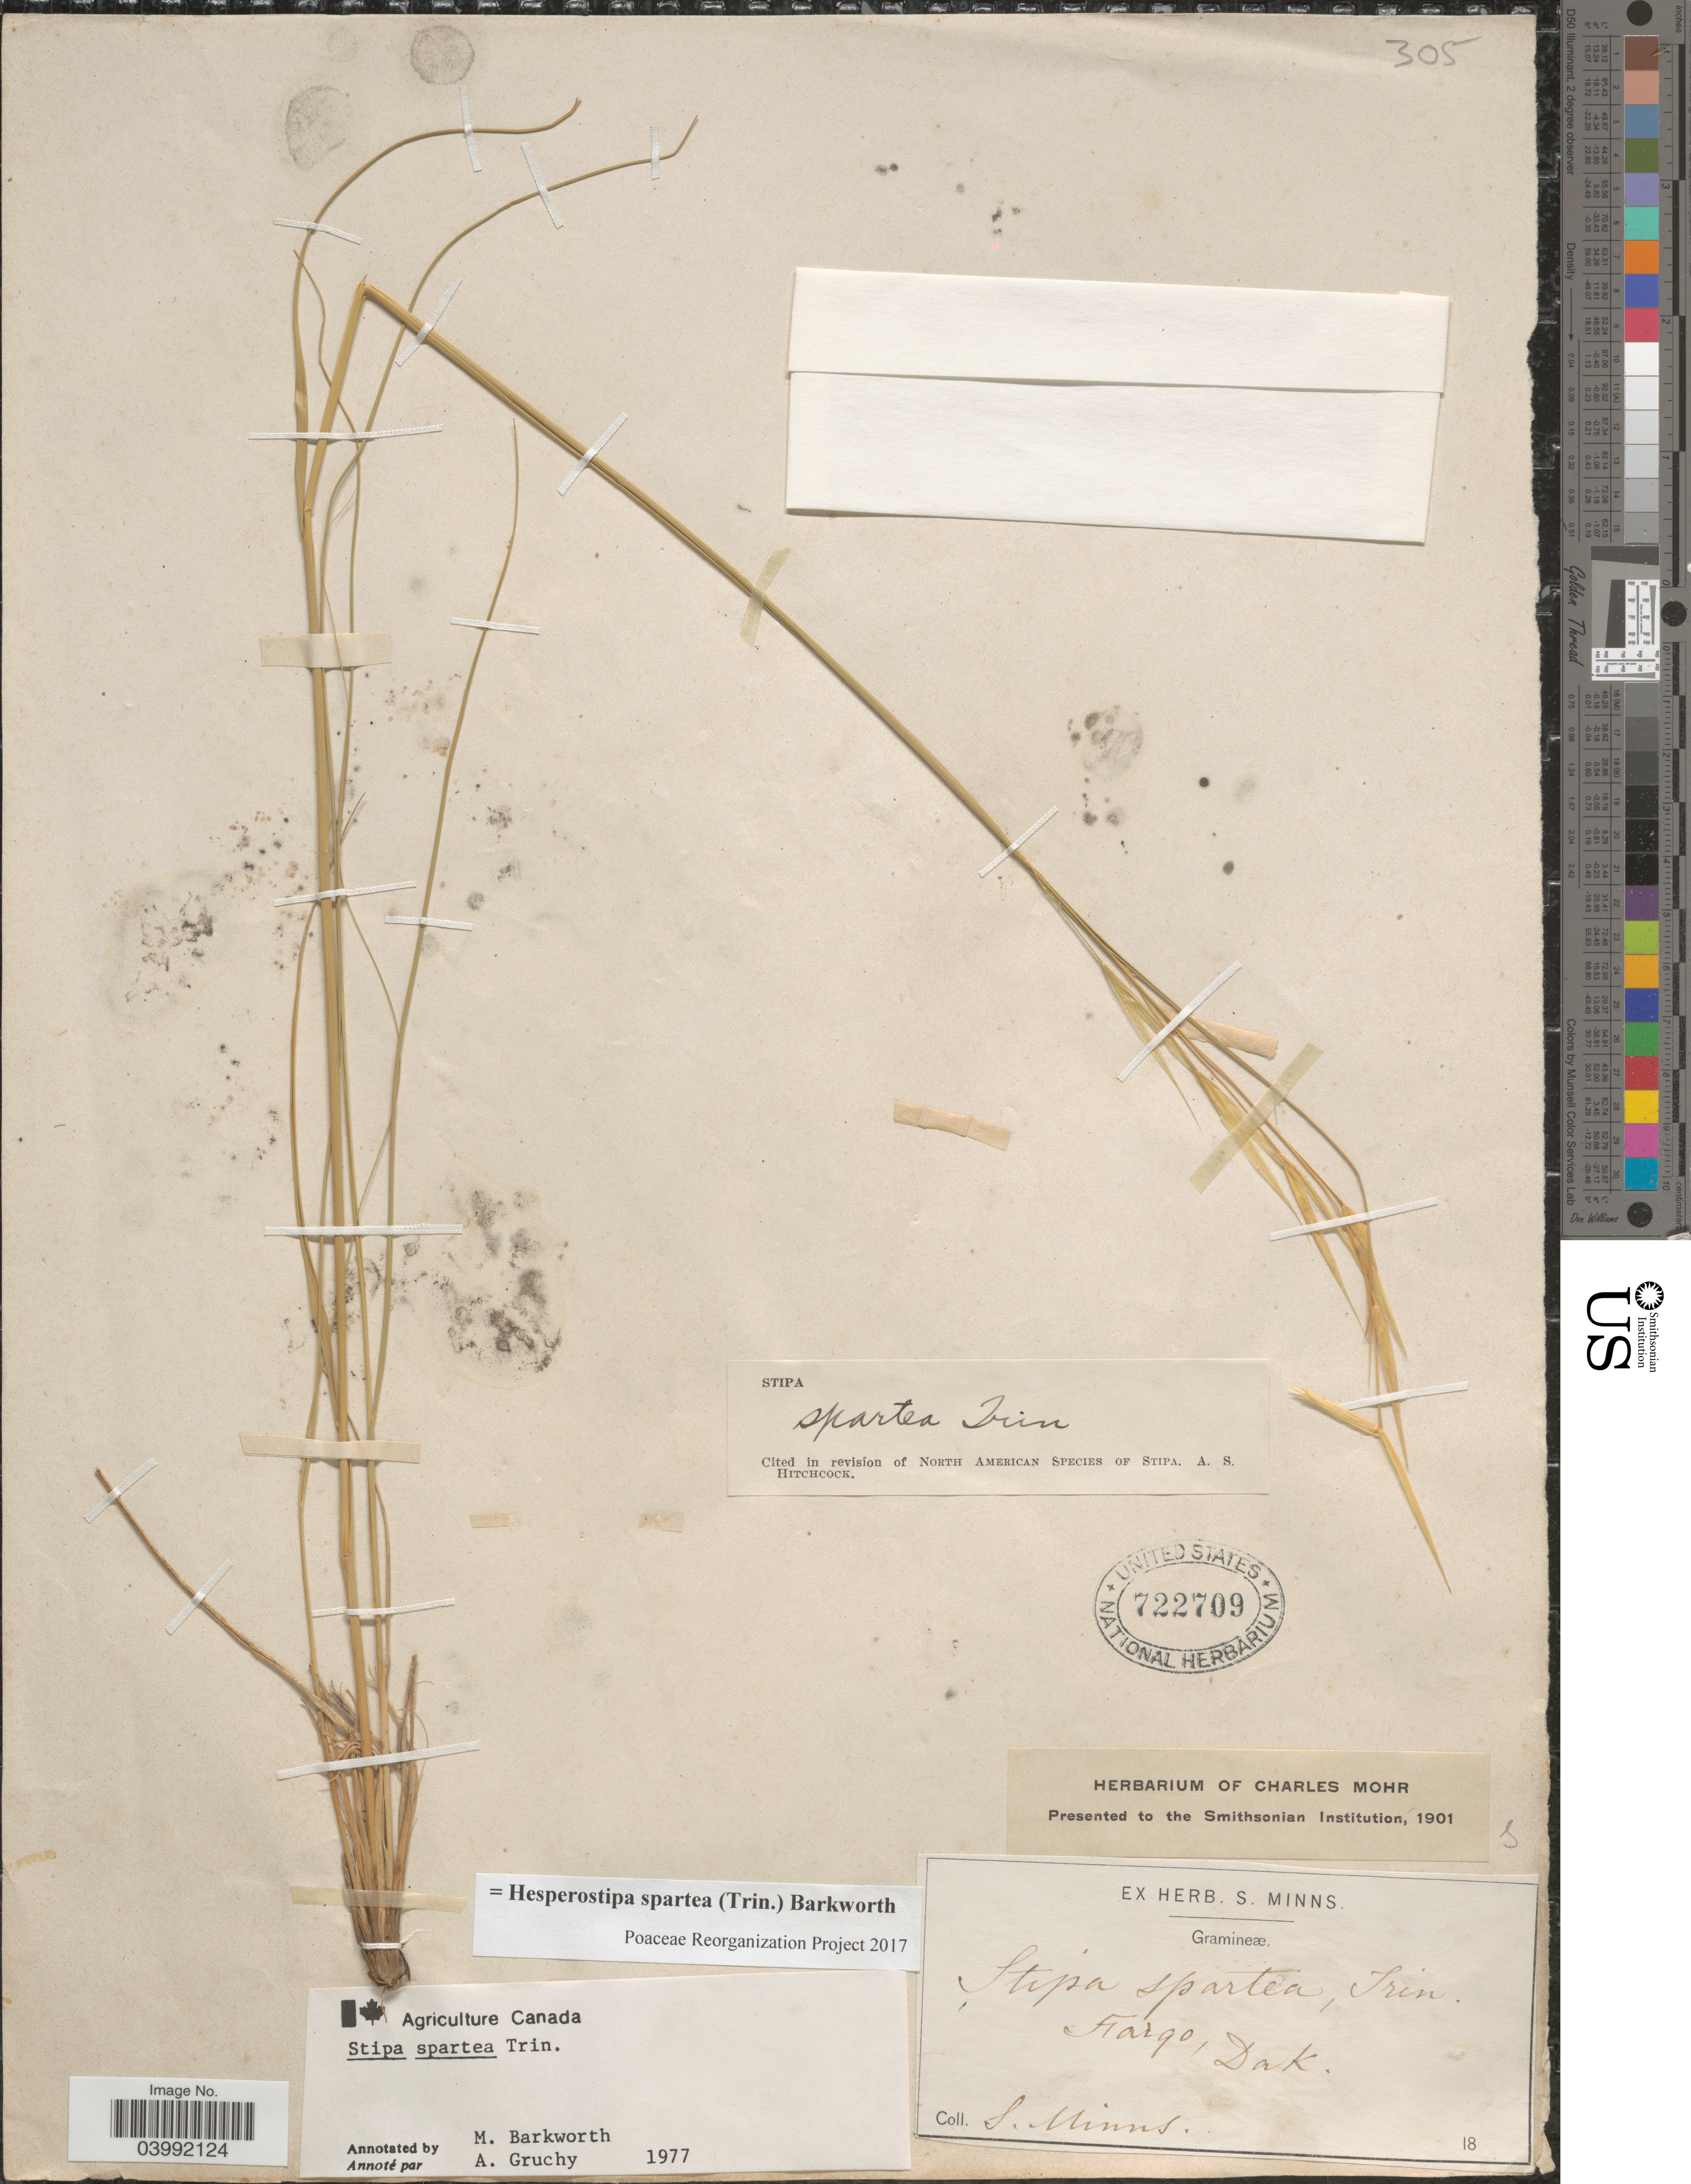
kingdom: Plantae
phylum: Tracheophyta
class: Liliopsida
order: Poales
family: Poaceae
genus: Hesperostipa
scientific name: Hesperostipa spartea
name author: (Trin.) Barkworth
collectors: S. Minns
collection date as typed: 18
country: United States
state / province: North Dakota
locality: Fargo, Dak.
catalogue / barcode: US 722709